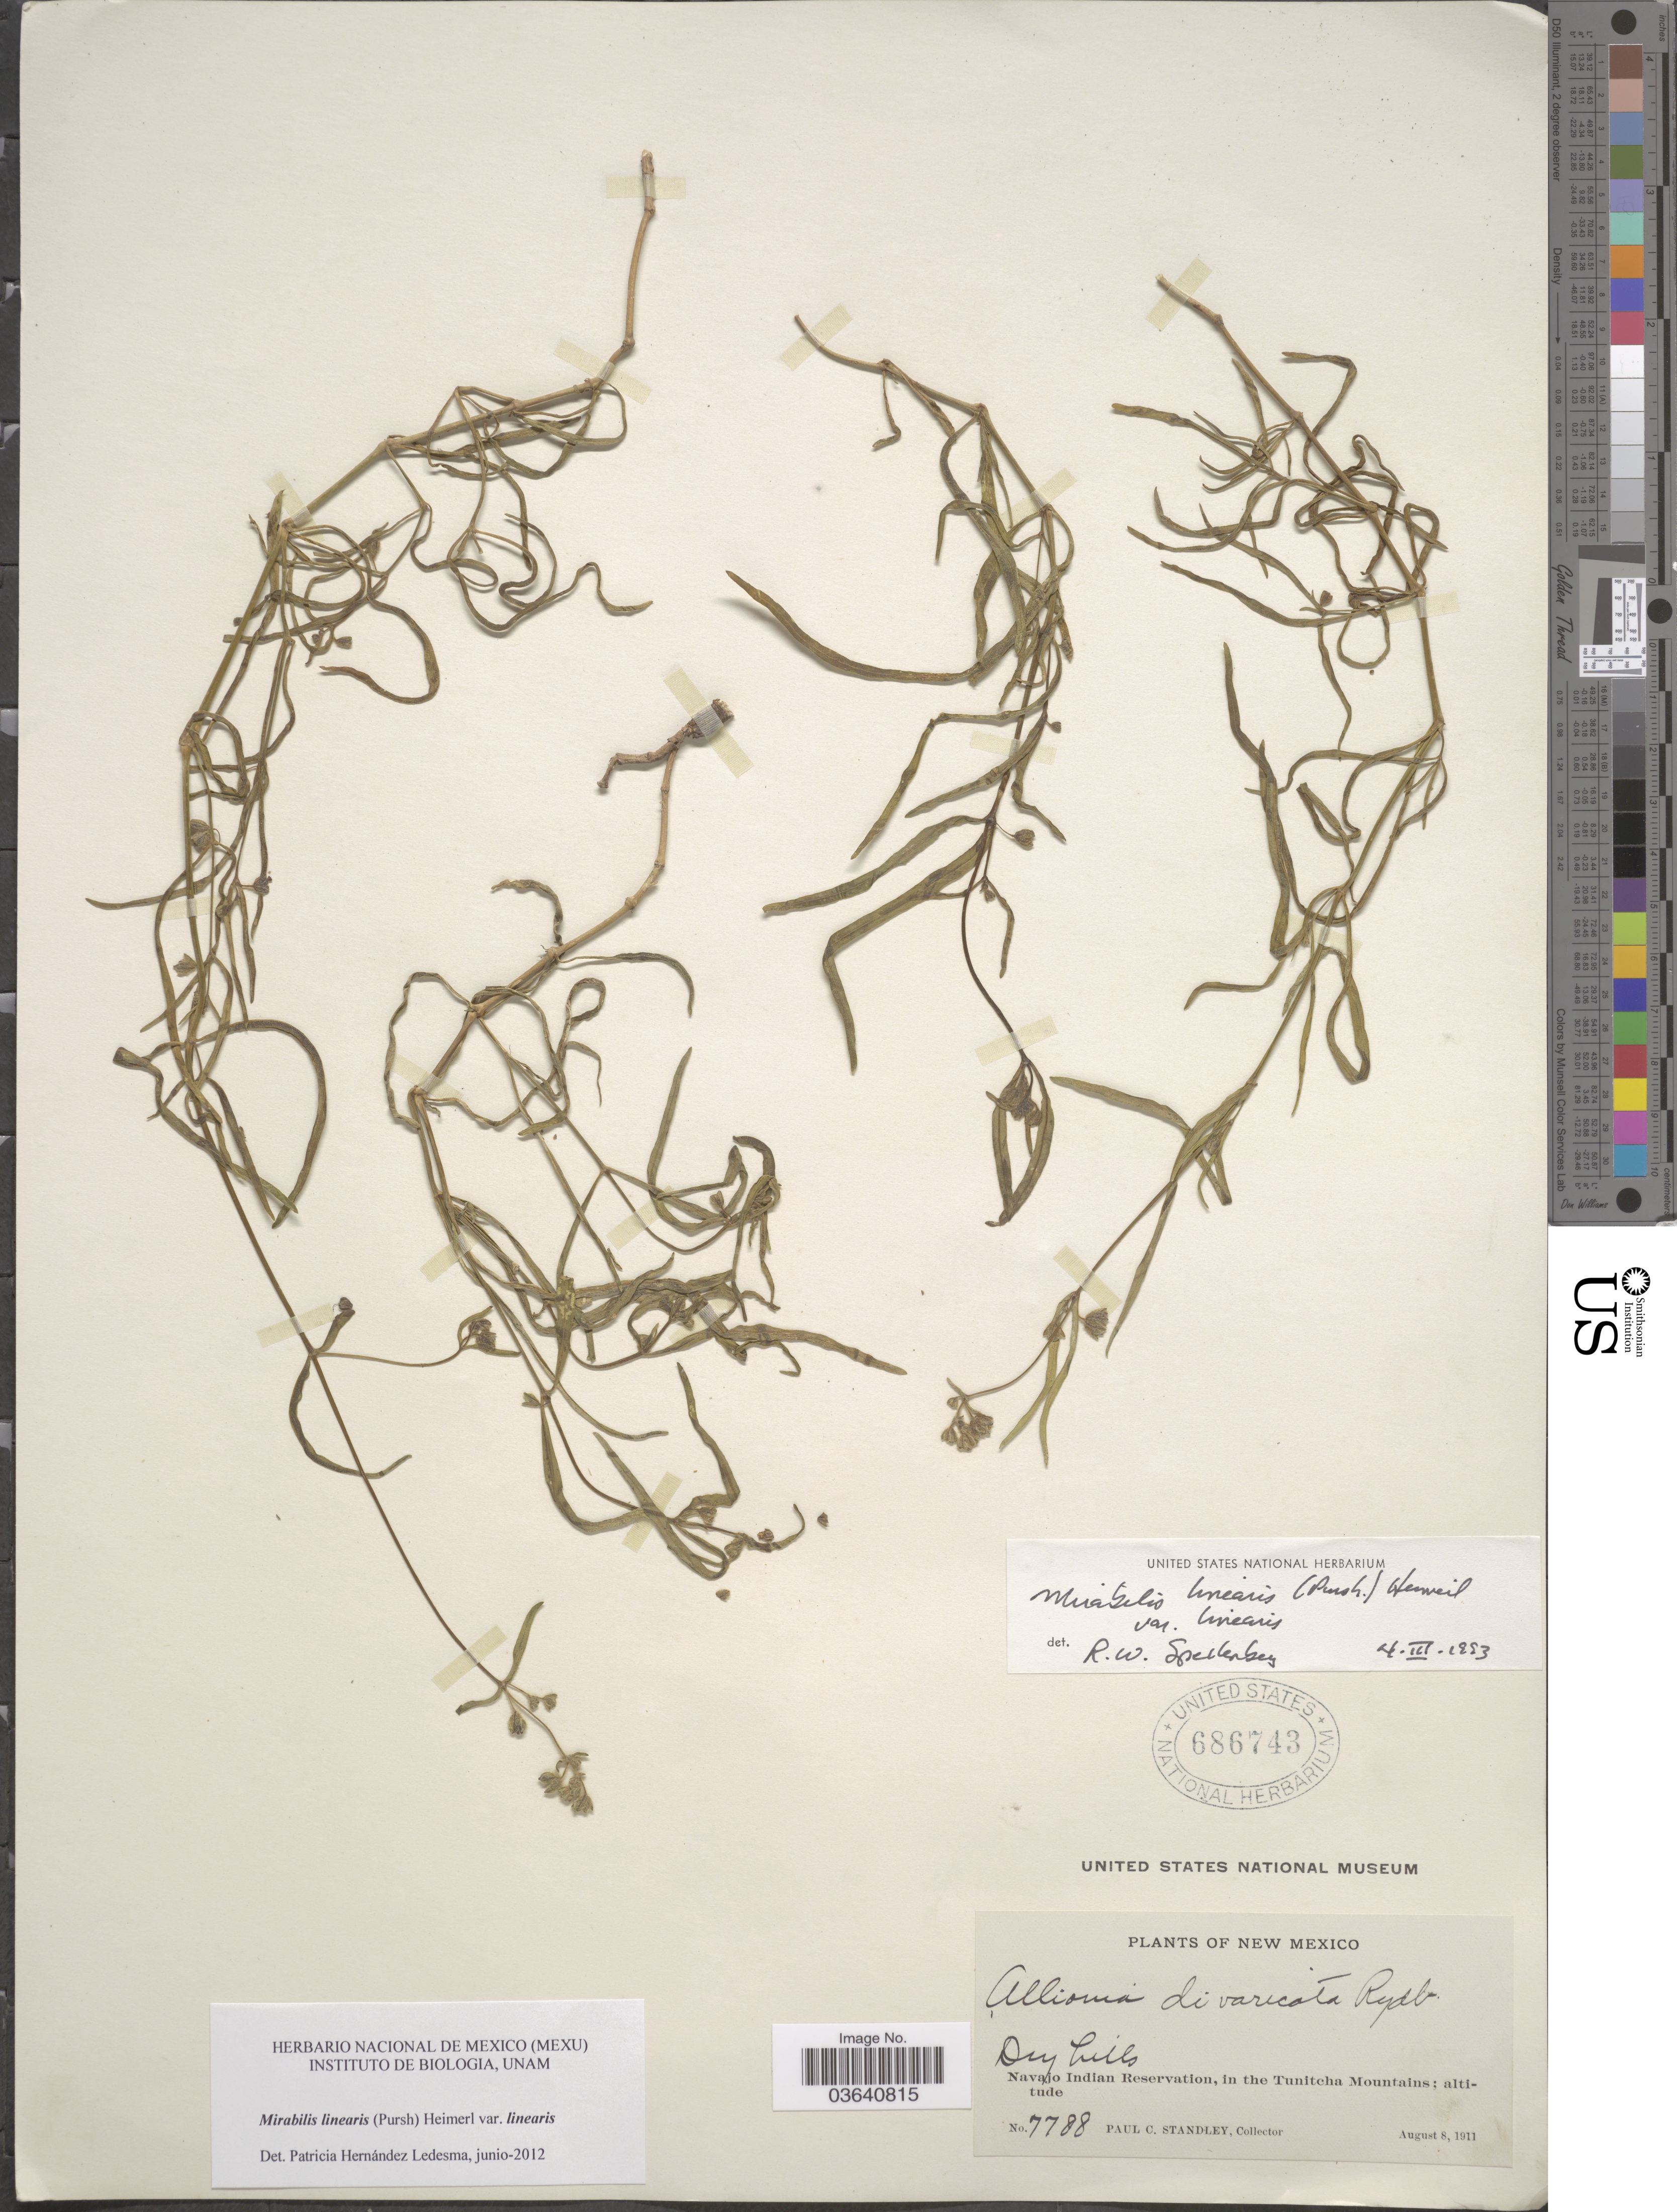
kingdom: Plantae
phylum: Tracheophyta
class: Magnoliopsida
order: Caryophyllales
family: Nyctaginaceae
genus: Mirabilis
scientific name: Mirabilis linearis var. linearis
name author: (Pursh) Heimerl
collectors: P. C. Standley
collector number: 7788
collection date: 1911-08-08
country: United States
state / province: New Mexico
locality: Dry hills, Navajo Indian Reservation, in the Tunitcha Mountains.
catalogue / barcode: US 686743